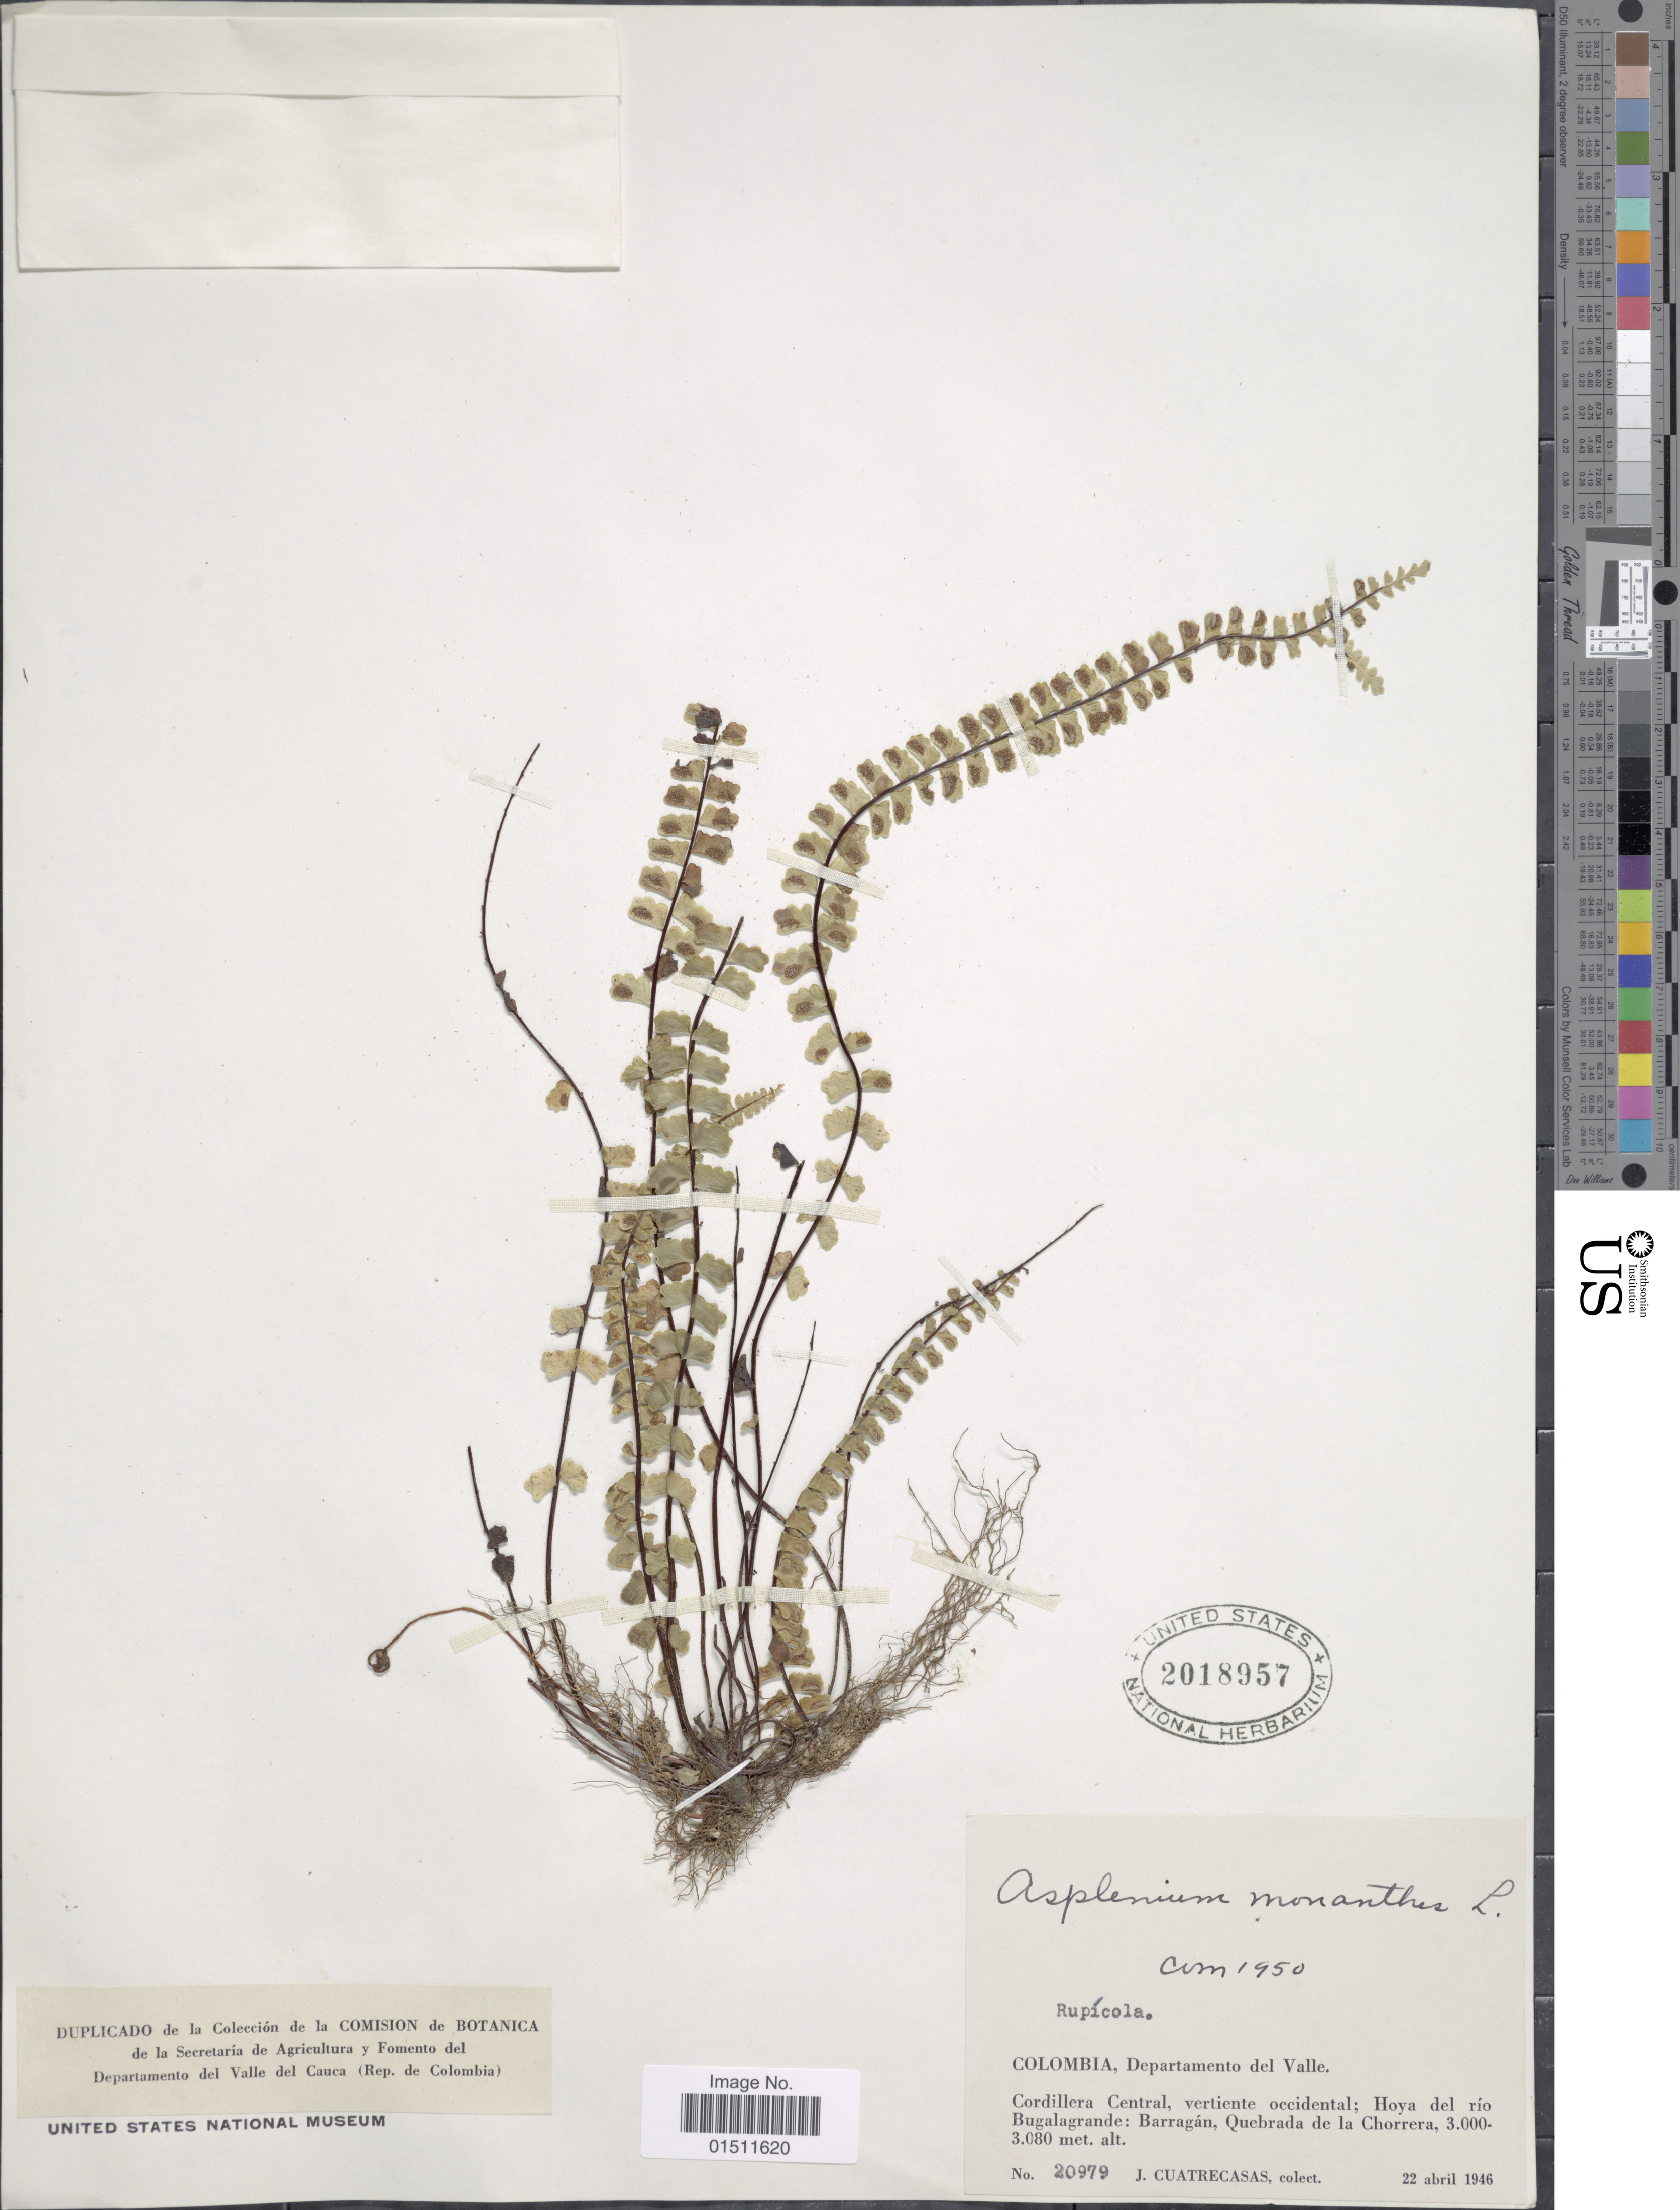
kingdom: Plantae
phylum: Tracheophyta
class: Polypodiopsida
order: Polypodiales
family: Aspleniaceae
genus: Asplenium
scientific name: Asplenium monanthes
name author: L.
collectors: J. Cuatrecasas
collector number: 20979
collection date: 1946-04-22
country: Colombia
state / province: Valle del Cauca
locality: Departamento del Valle, Cordillera Central, vertiente occidental; Hoya del rio Bugalagrande: Barragan, Quebrada de la Chorrera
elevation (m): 3000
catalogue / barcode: US 2018957